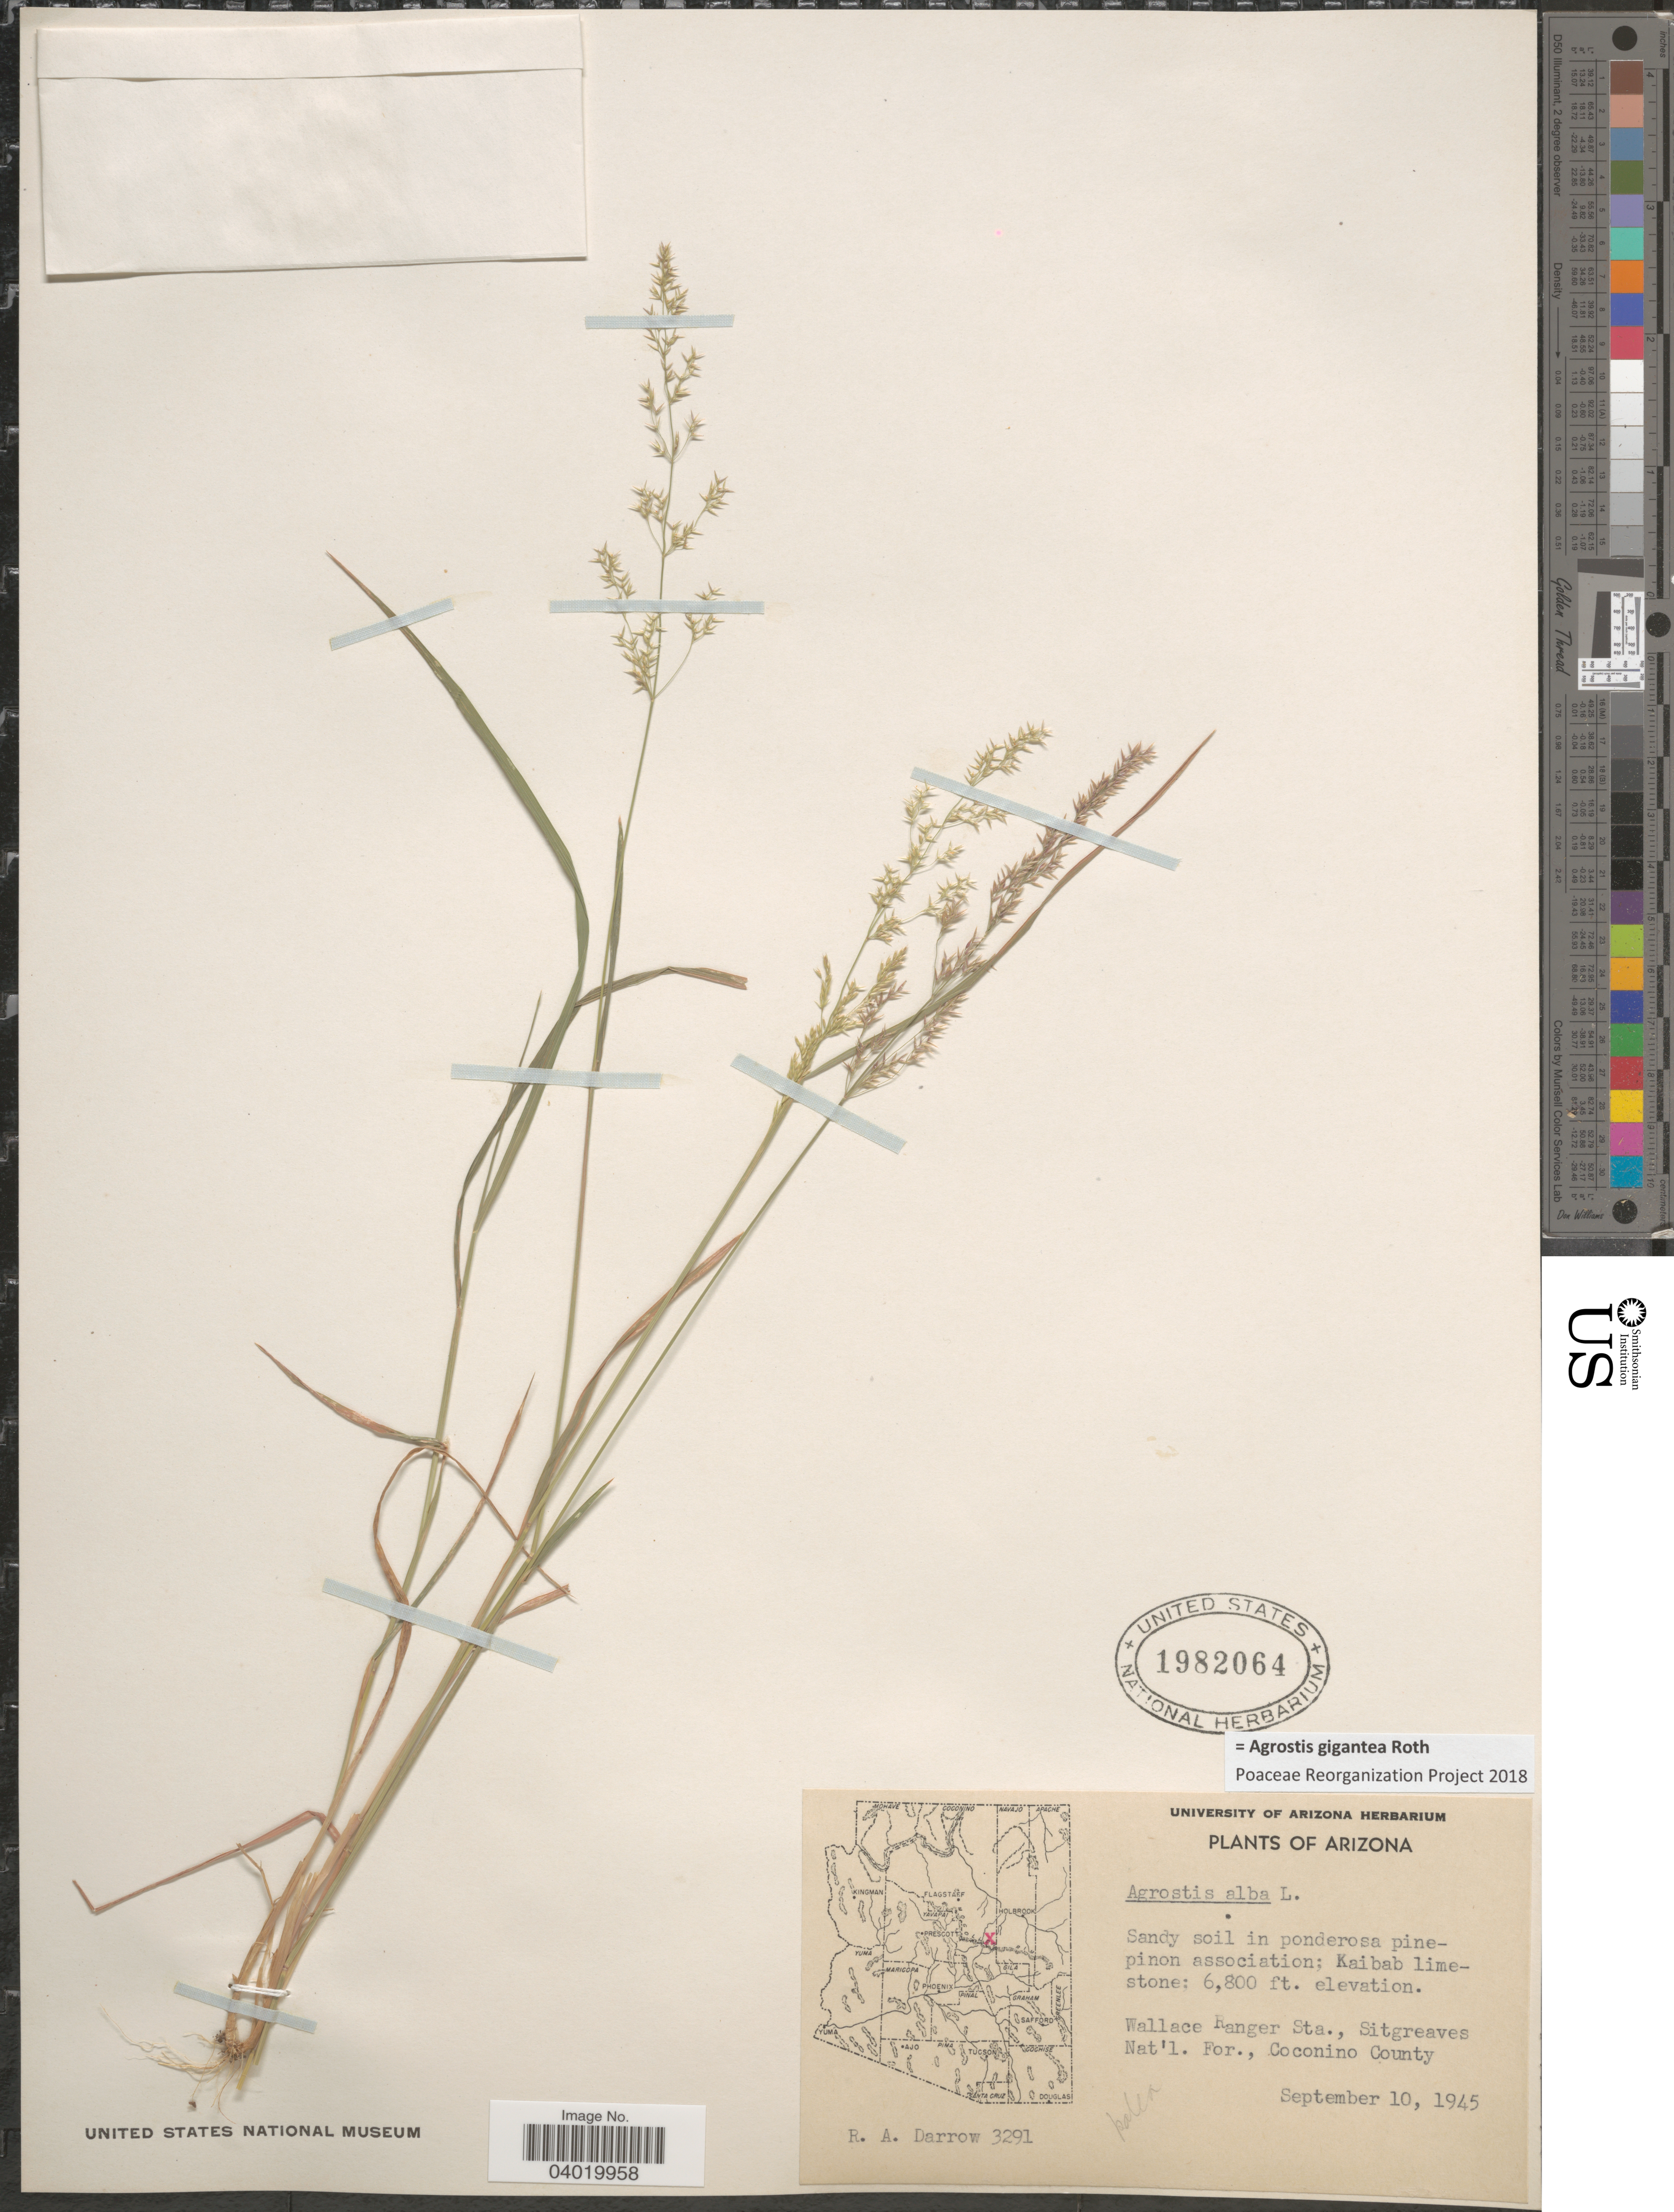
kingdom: Plantae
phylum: Tracheophyta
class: Liliopsida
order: Poales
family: Poaceae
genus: Agrostis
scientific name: Agrostis gigantea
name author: Roth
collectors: R. A. Darrow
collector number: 3291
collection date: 1945-09-10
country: United States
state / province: Arizona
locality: Kaibab limestone. Wallace Ranger Sta., Sitgreaves Nat'l. For., Coconino County.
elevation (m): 2073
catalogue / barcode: US 1982064